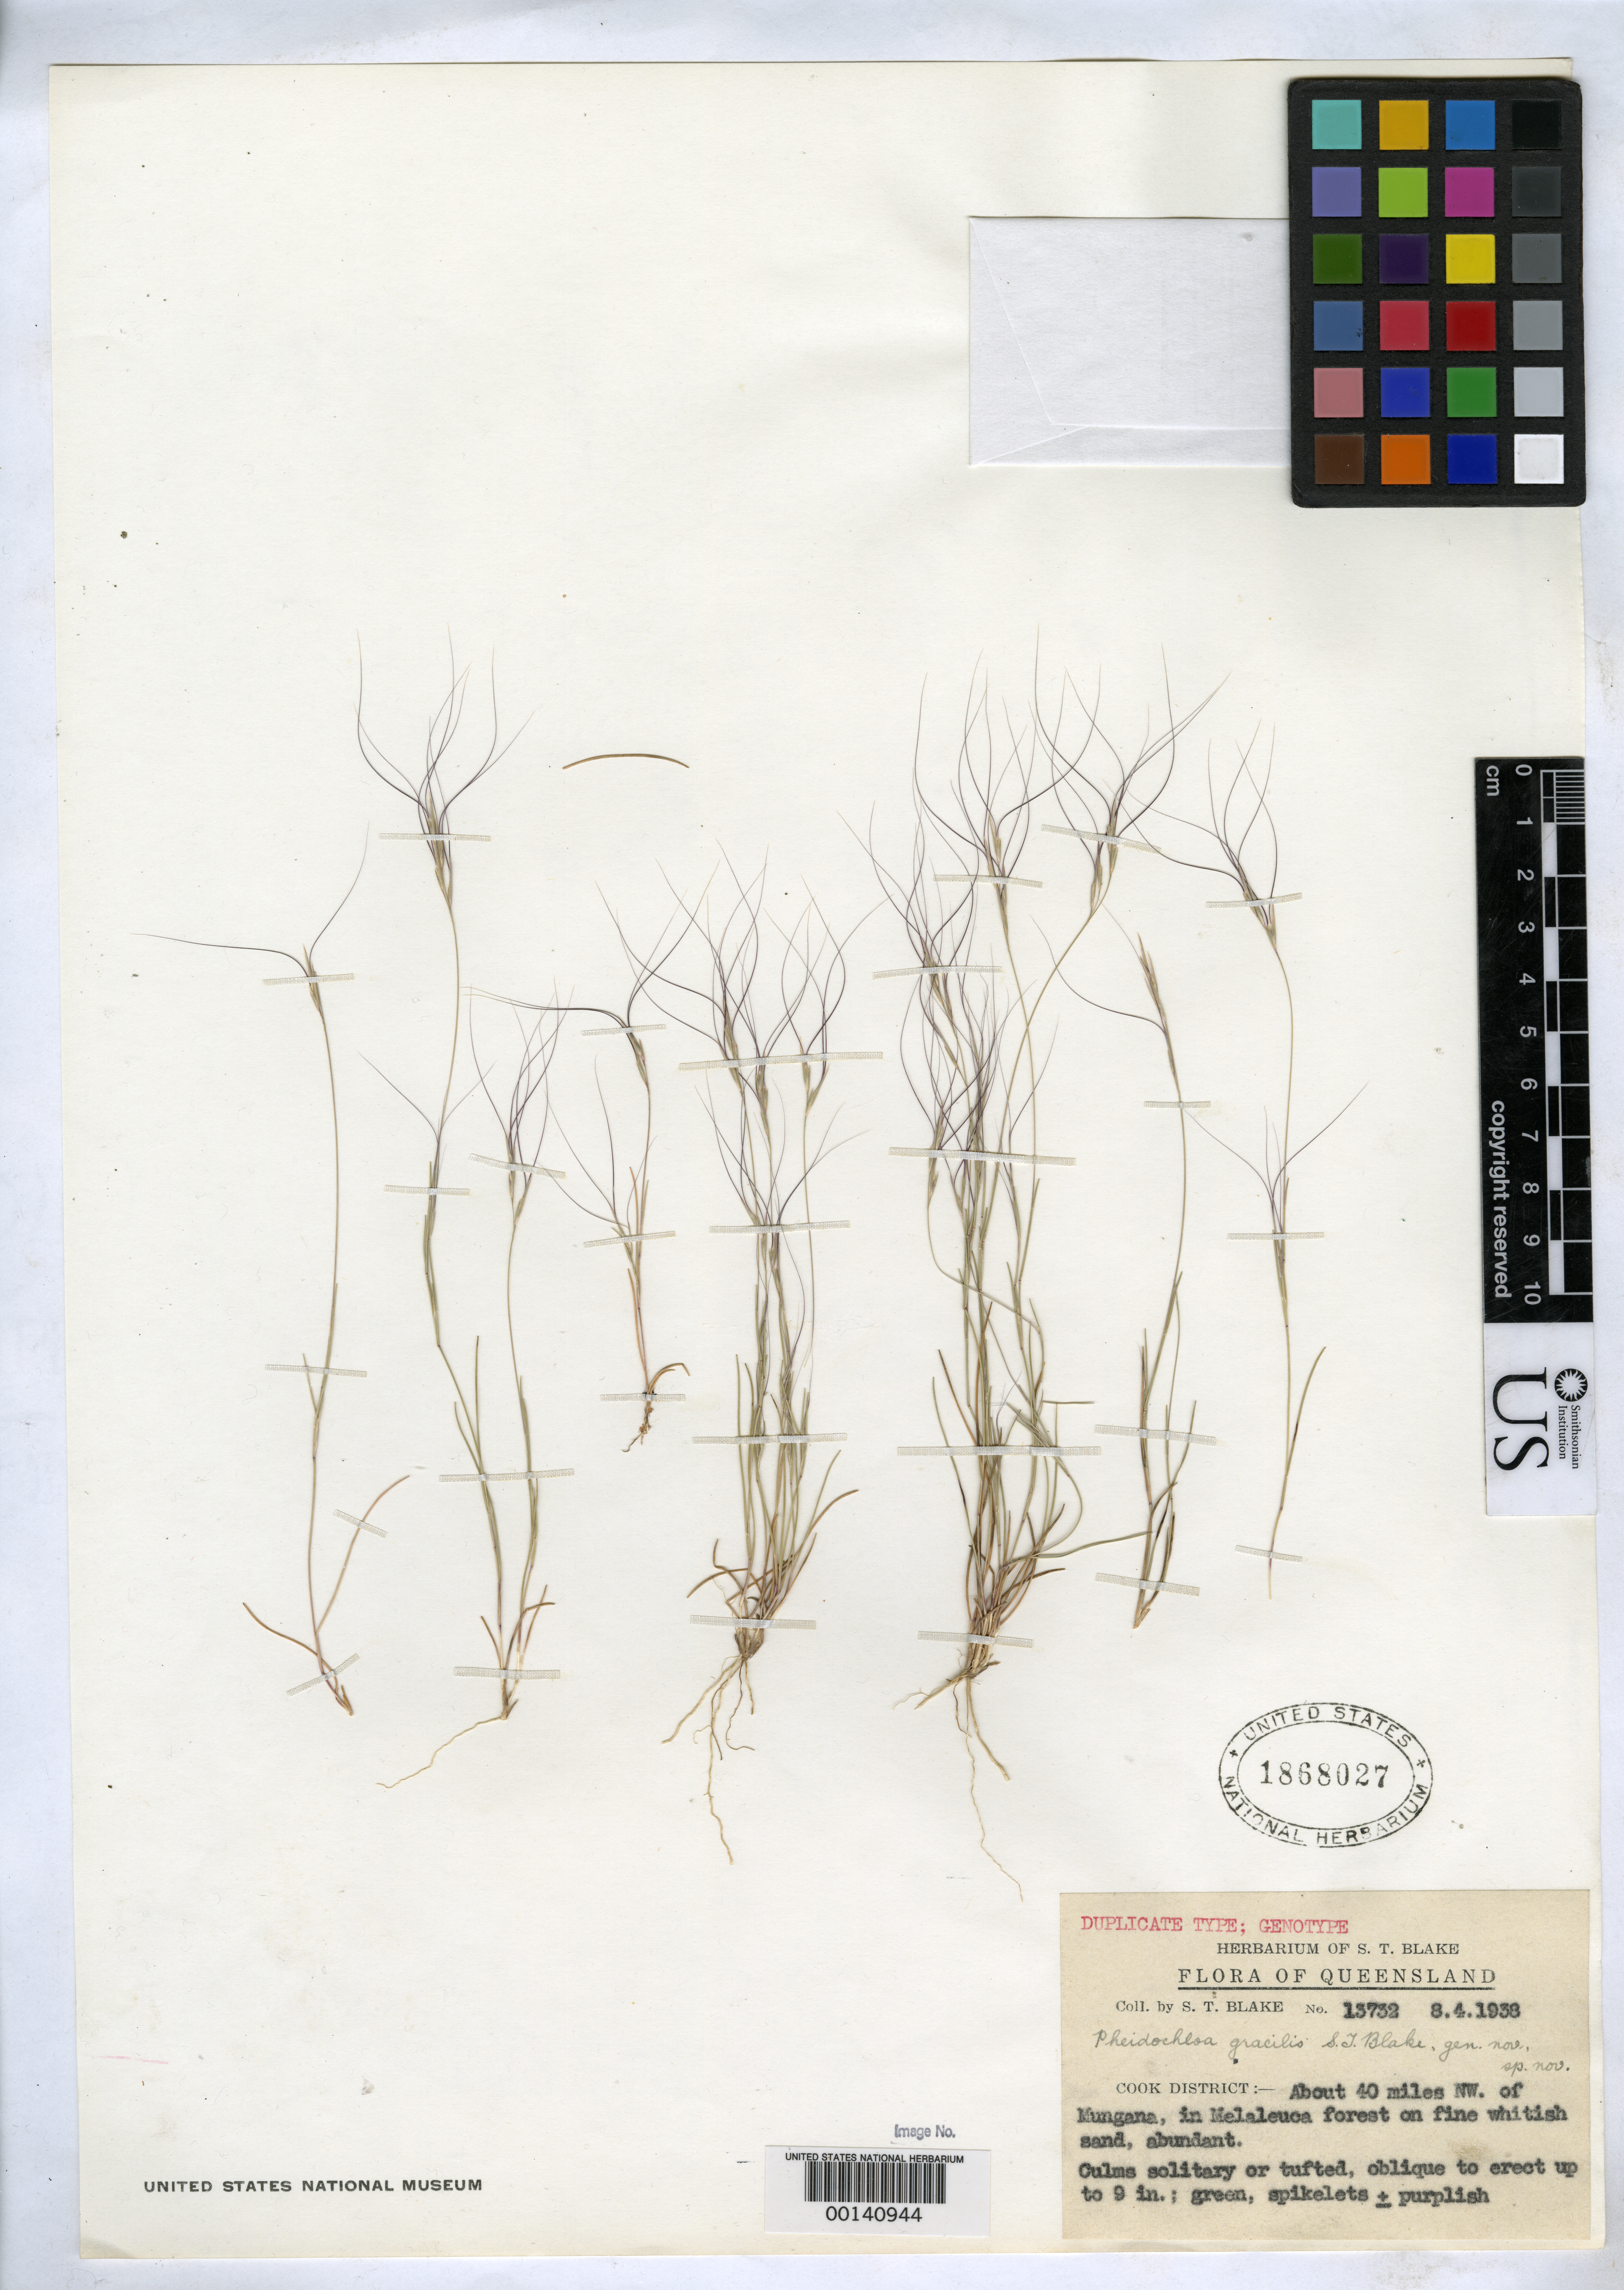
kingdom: Plantae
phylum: Tracheophyta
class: Liliopsida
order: Poales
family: Poaceae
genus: Pheidochloa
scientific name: Pheidochloa gracilis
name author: S.T. Blake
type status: Isotype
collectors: S. T. Blake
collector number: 13732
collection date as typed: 08 Apr 1938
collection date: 1938-04-08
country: Australia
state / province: Queensland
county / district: Cook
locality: NW of Munguna in Melaleuca forest.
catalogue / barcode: US 1868027